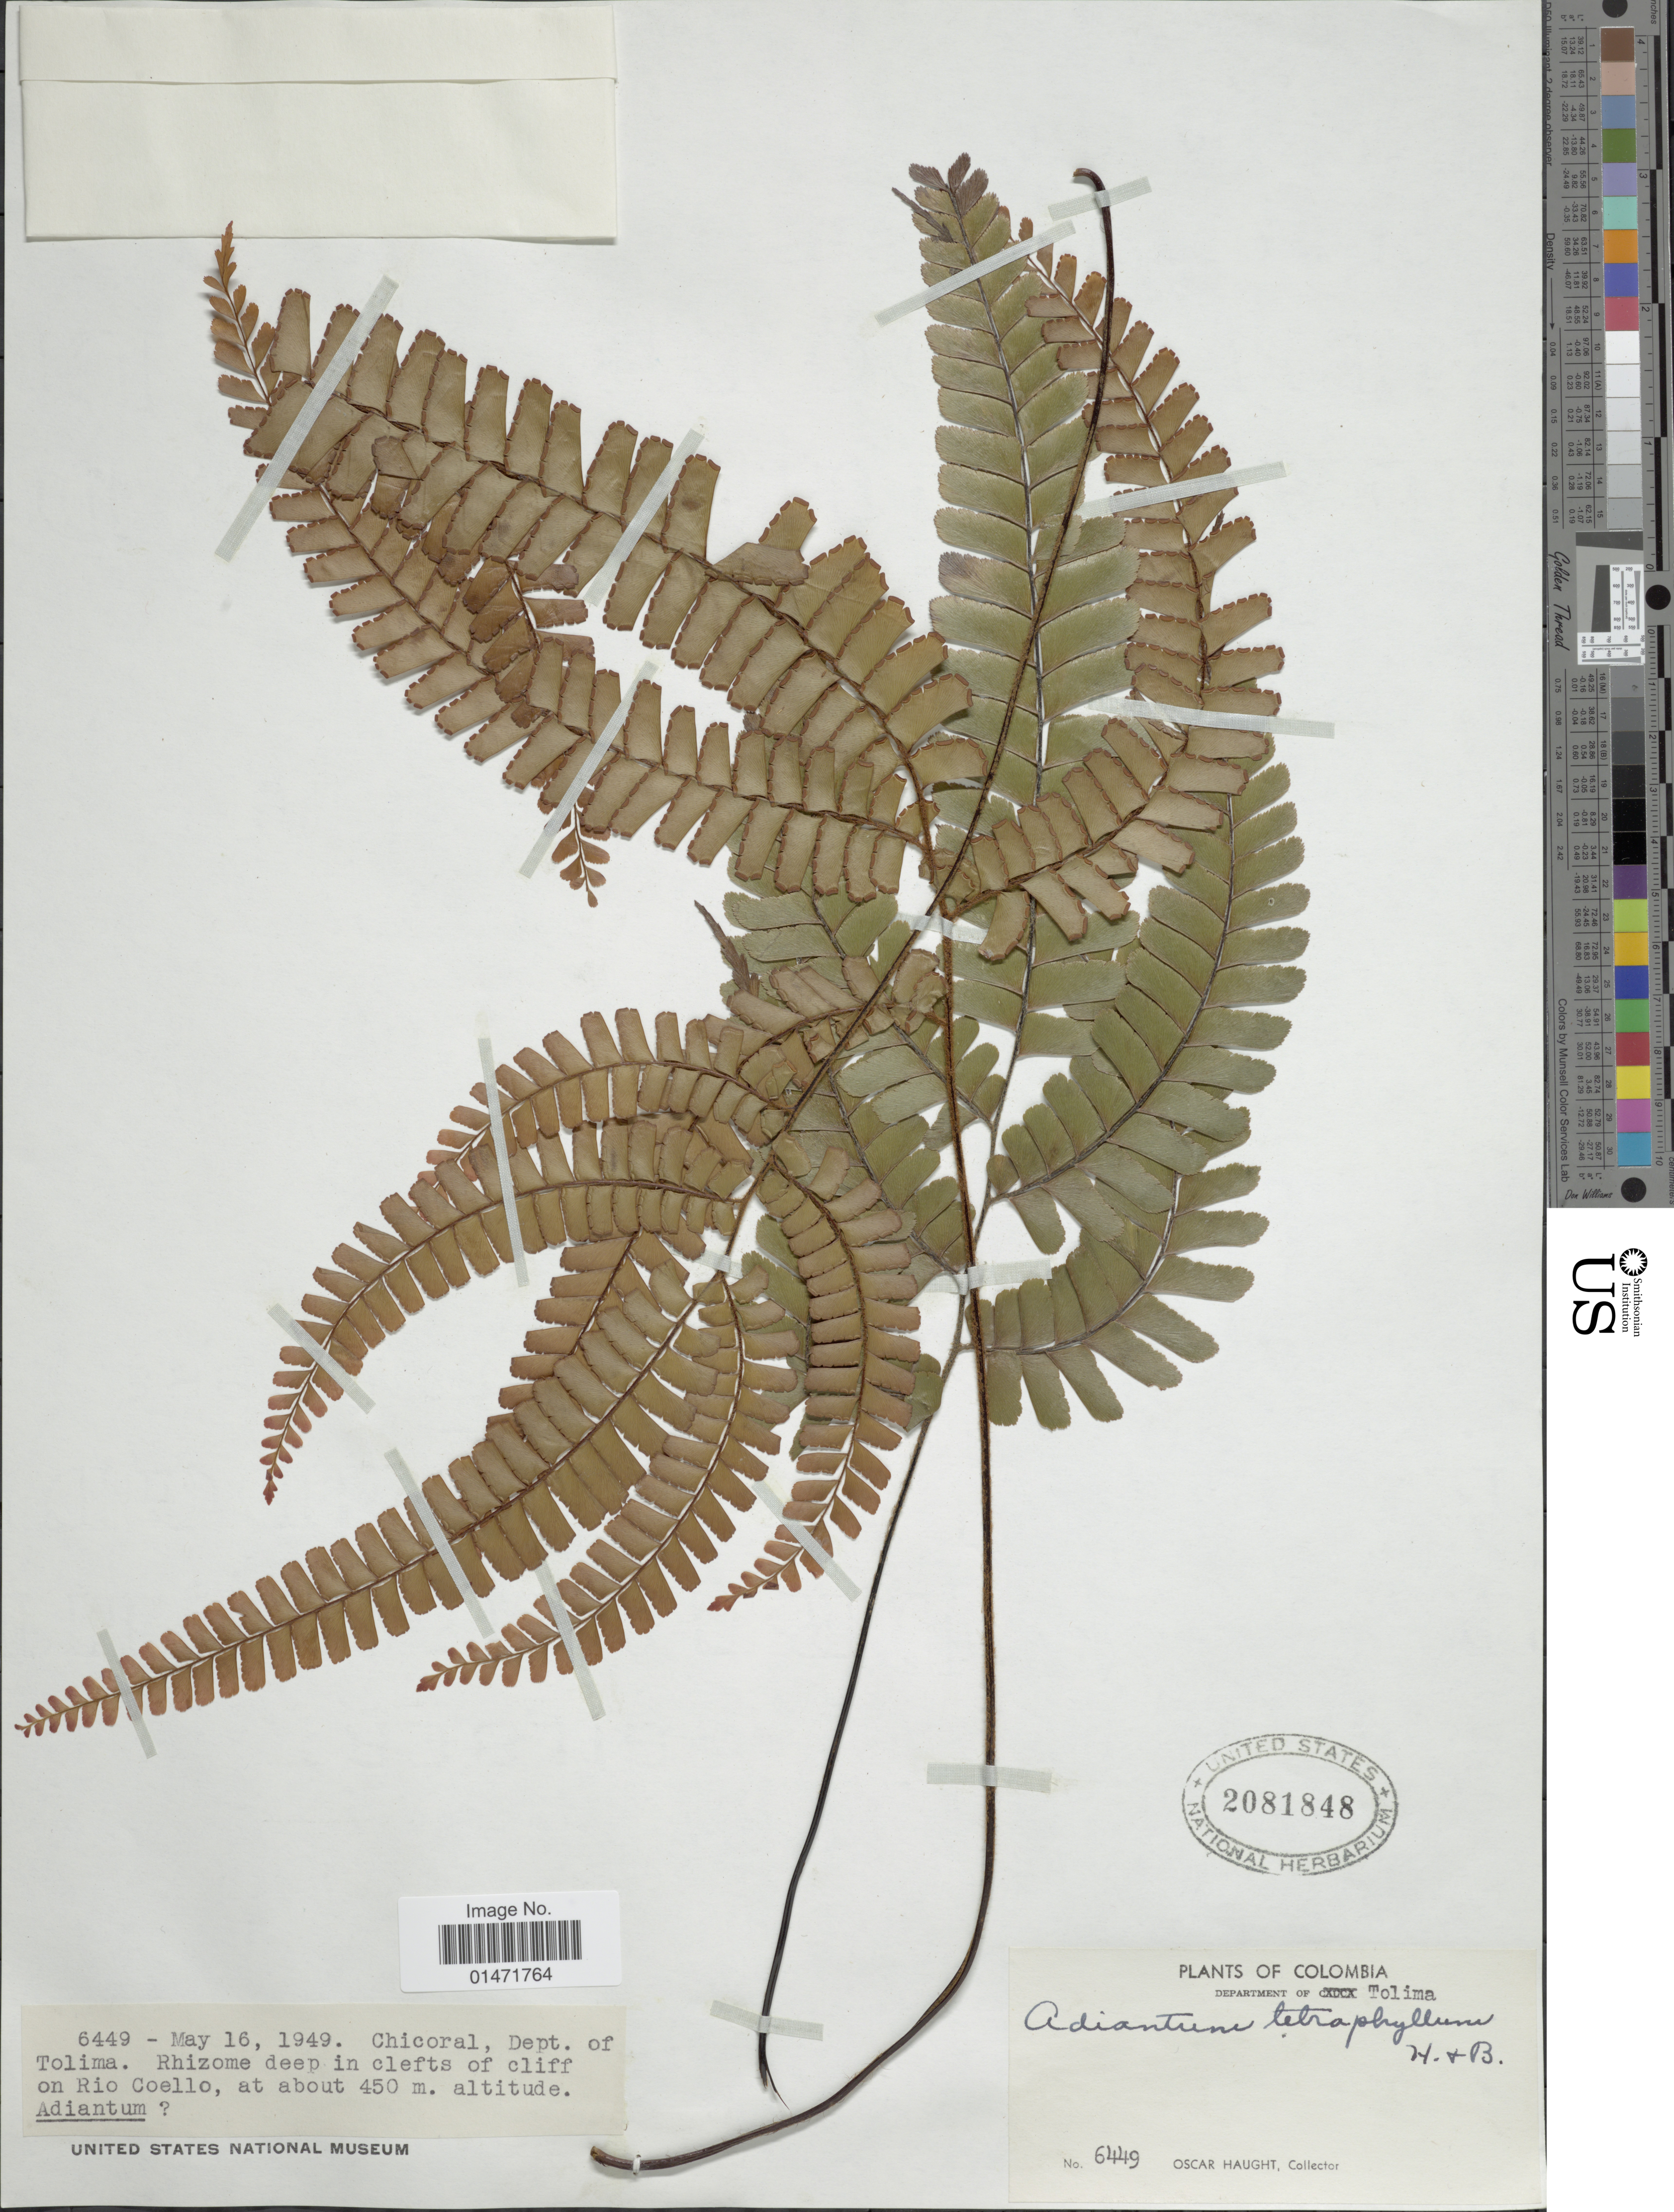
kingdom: Plantae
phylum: Tracheophyta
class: Polypodiopsida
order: Polypodiales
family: Pteridaceae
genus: Adiantum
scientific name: Adiantum tetraphyllum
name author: Humb. & Bonpl. ex Willd.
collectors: O. L. Haught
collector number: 6449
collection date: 1949-05-16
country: Colombia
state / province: Tolima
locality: Chicoral. Rhizome deep in clefts of cliff on Rio Coello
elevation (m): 450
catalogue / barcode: US 2081848